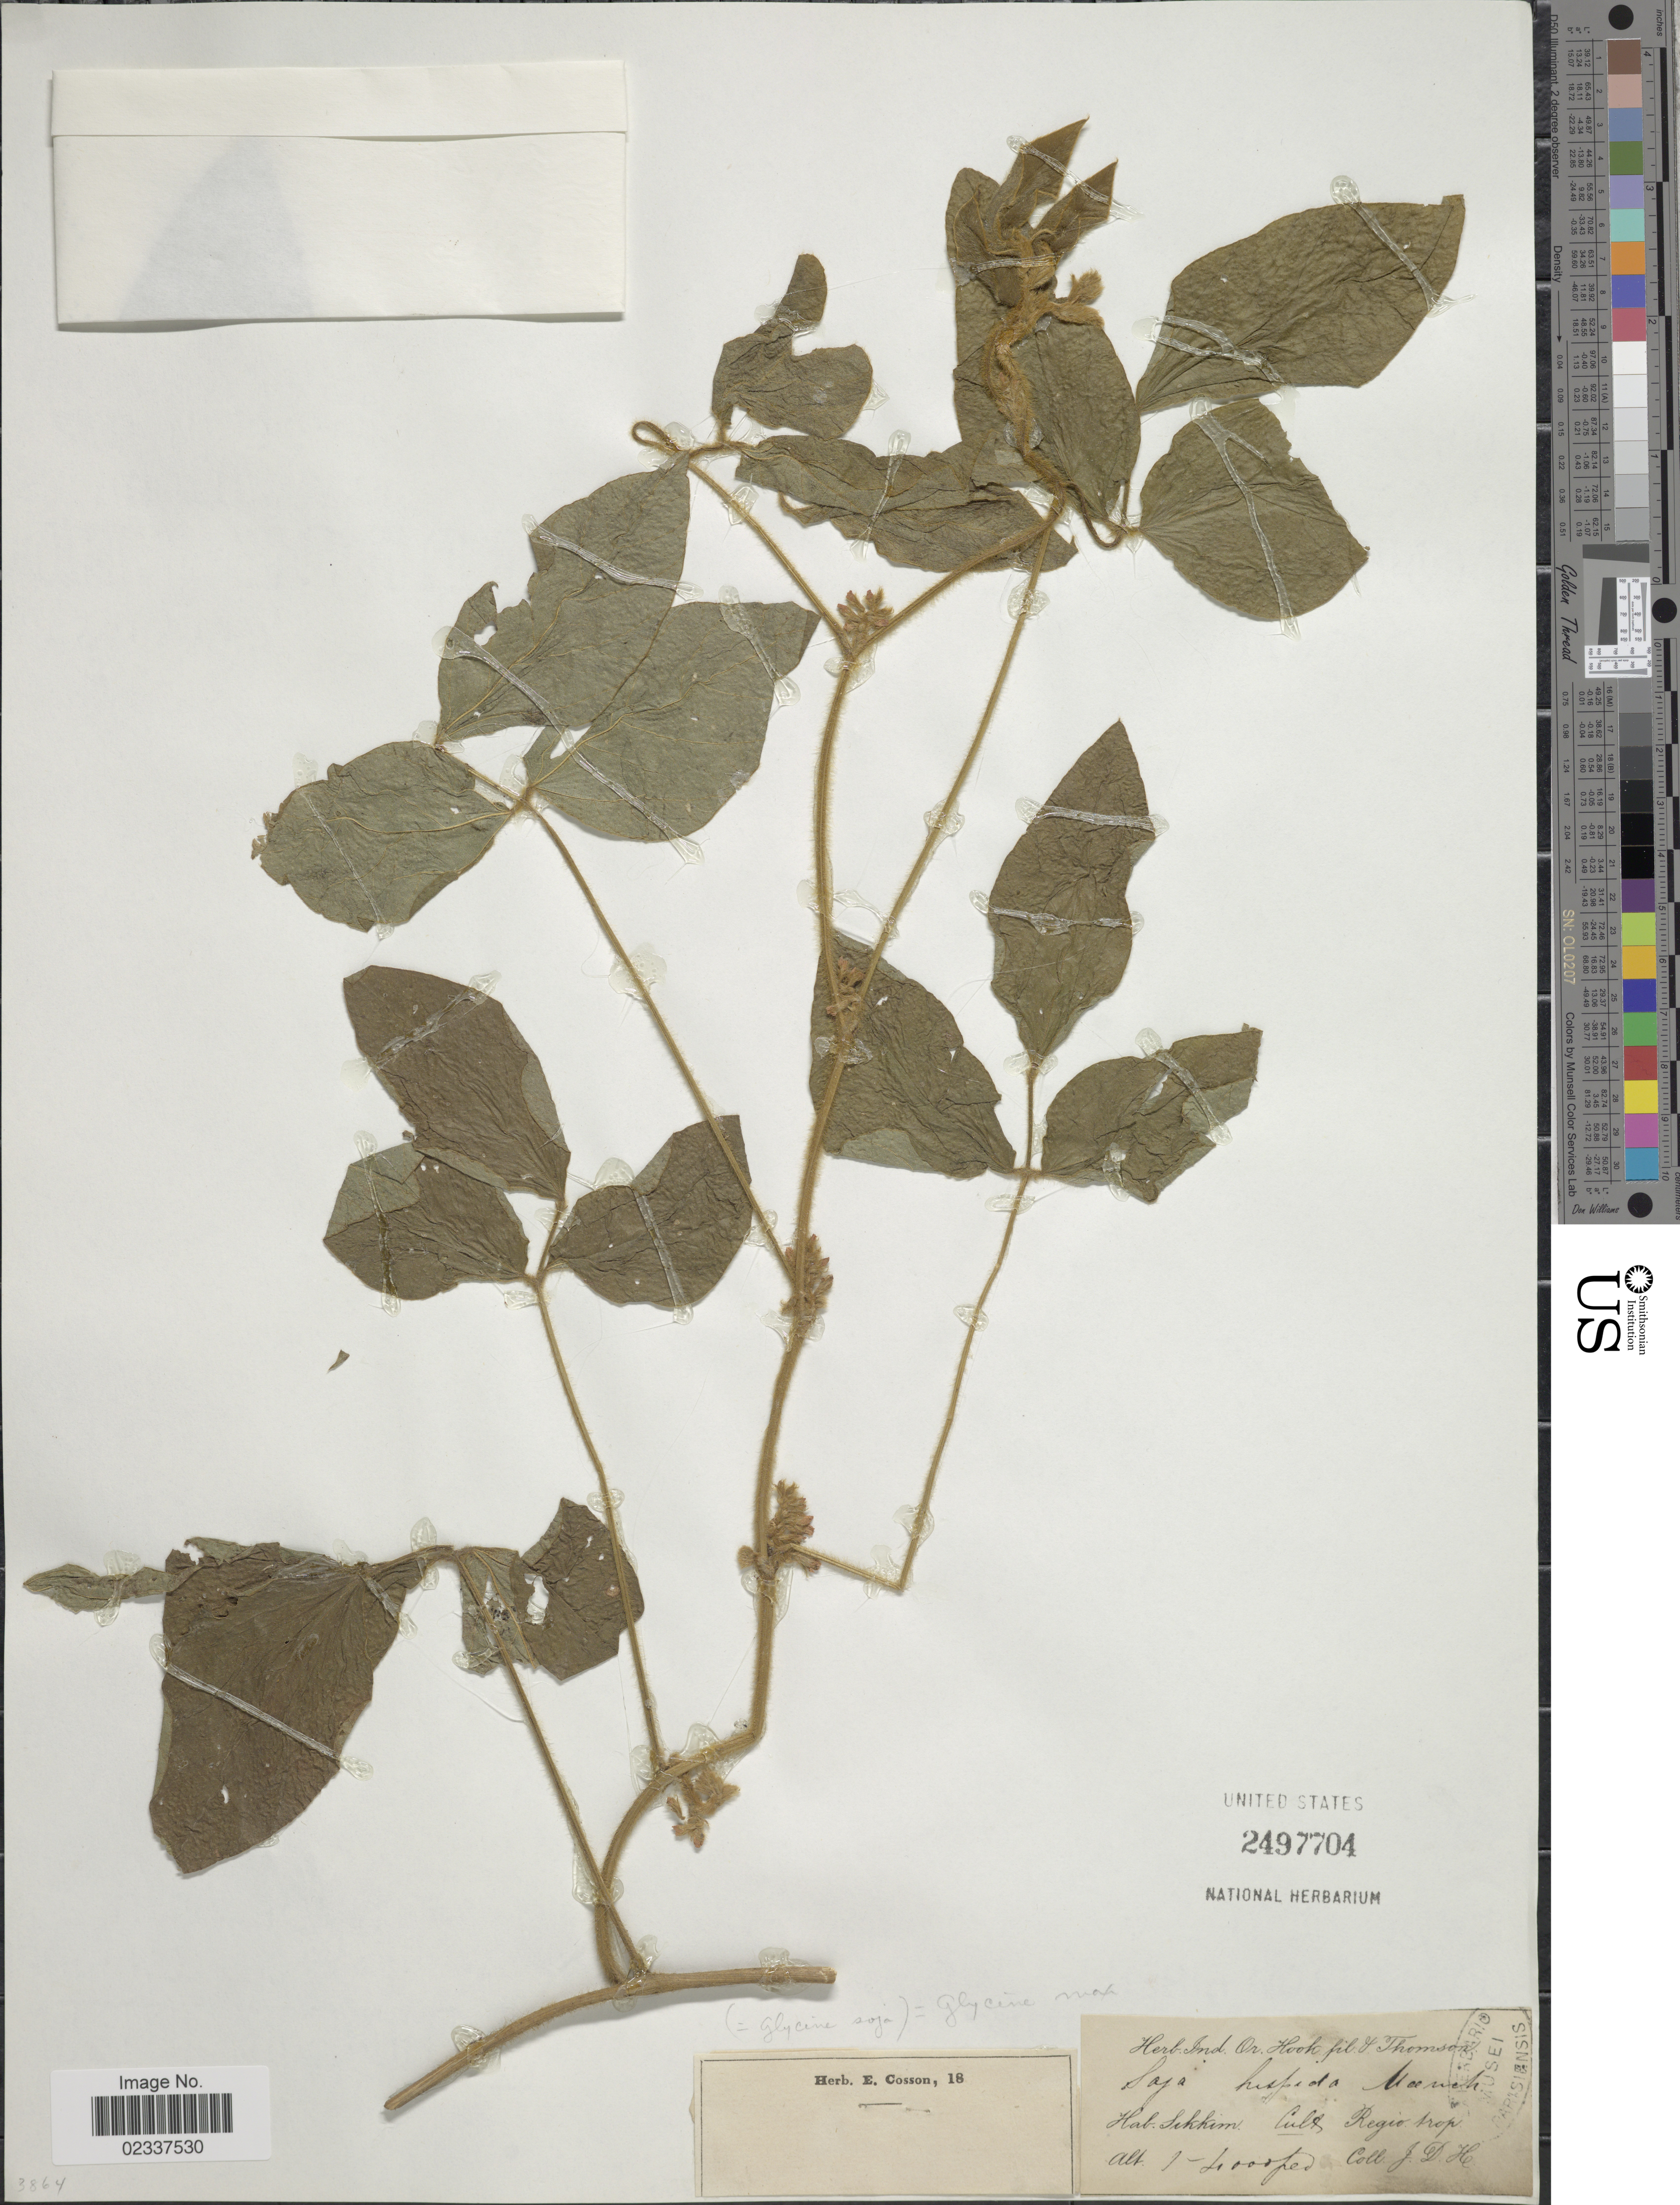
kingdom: Plantae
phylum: Tracheophyta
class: Magnoliopsida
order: Fabales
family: Fabaceae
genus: Glycine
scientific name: Glycine max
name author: (L.) Merr.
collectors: J. D. Hooker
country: India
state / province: Sikkim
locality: Sikkim, Regio trop.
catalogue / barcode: US 2497704